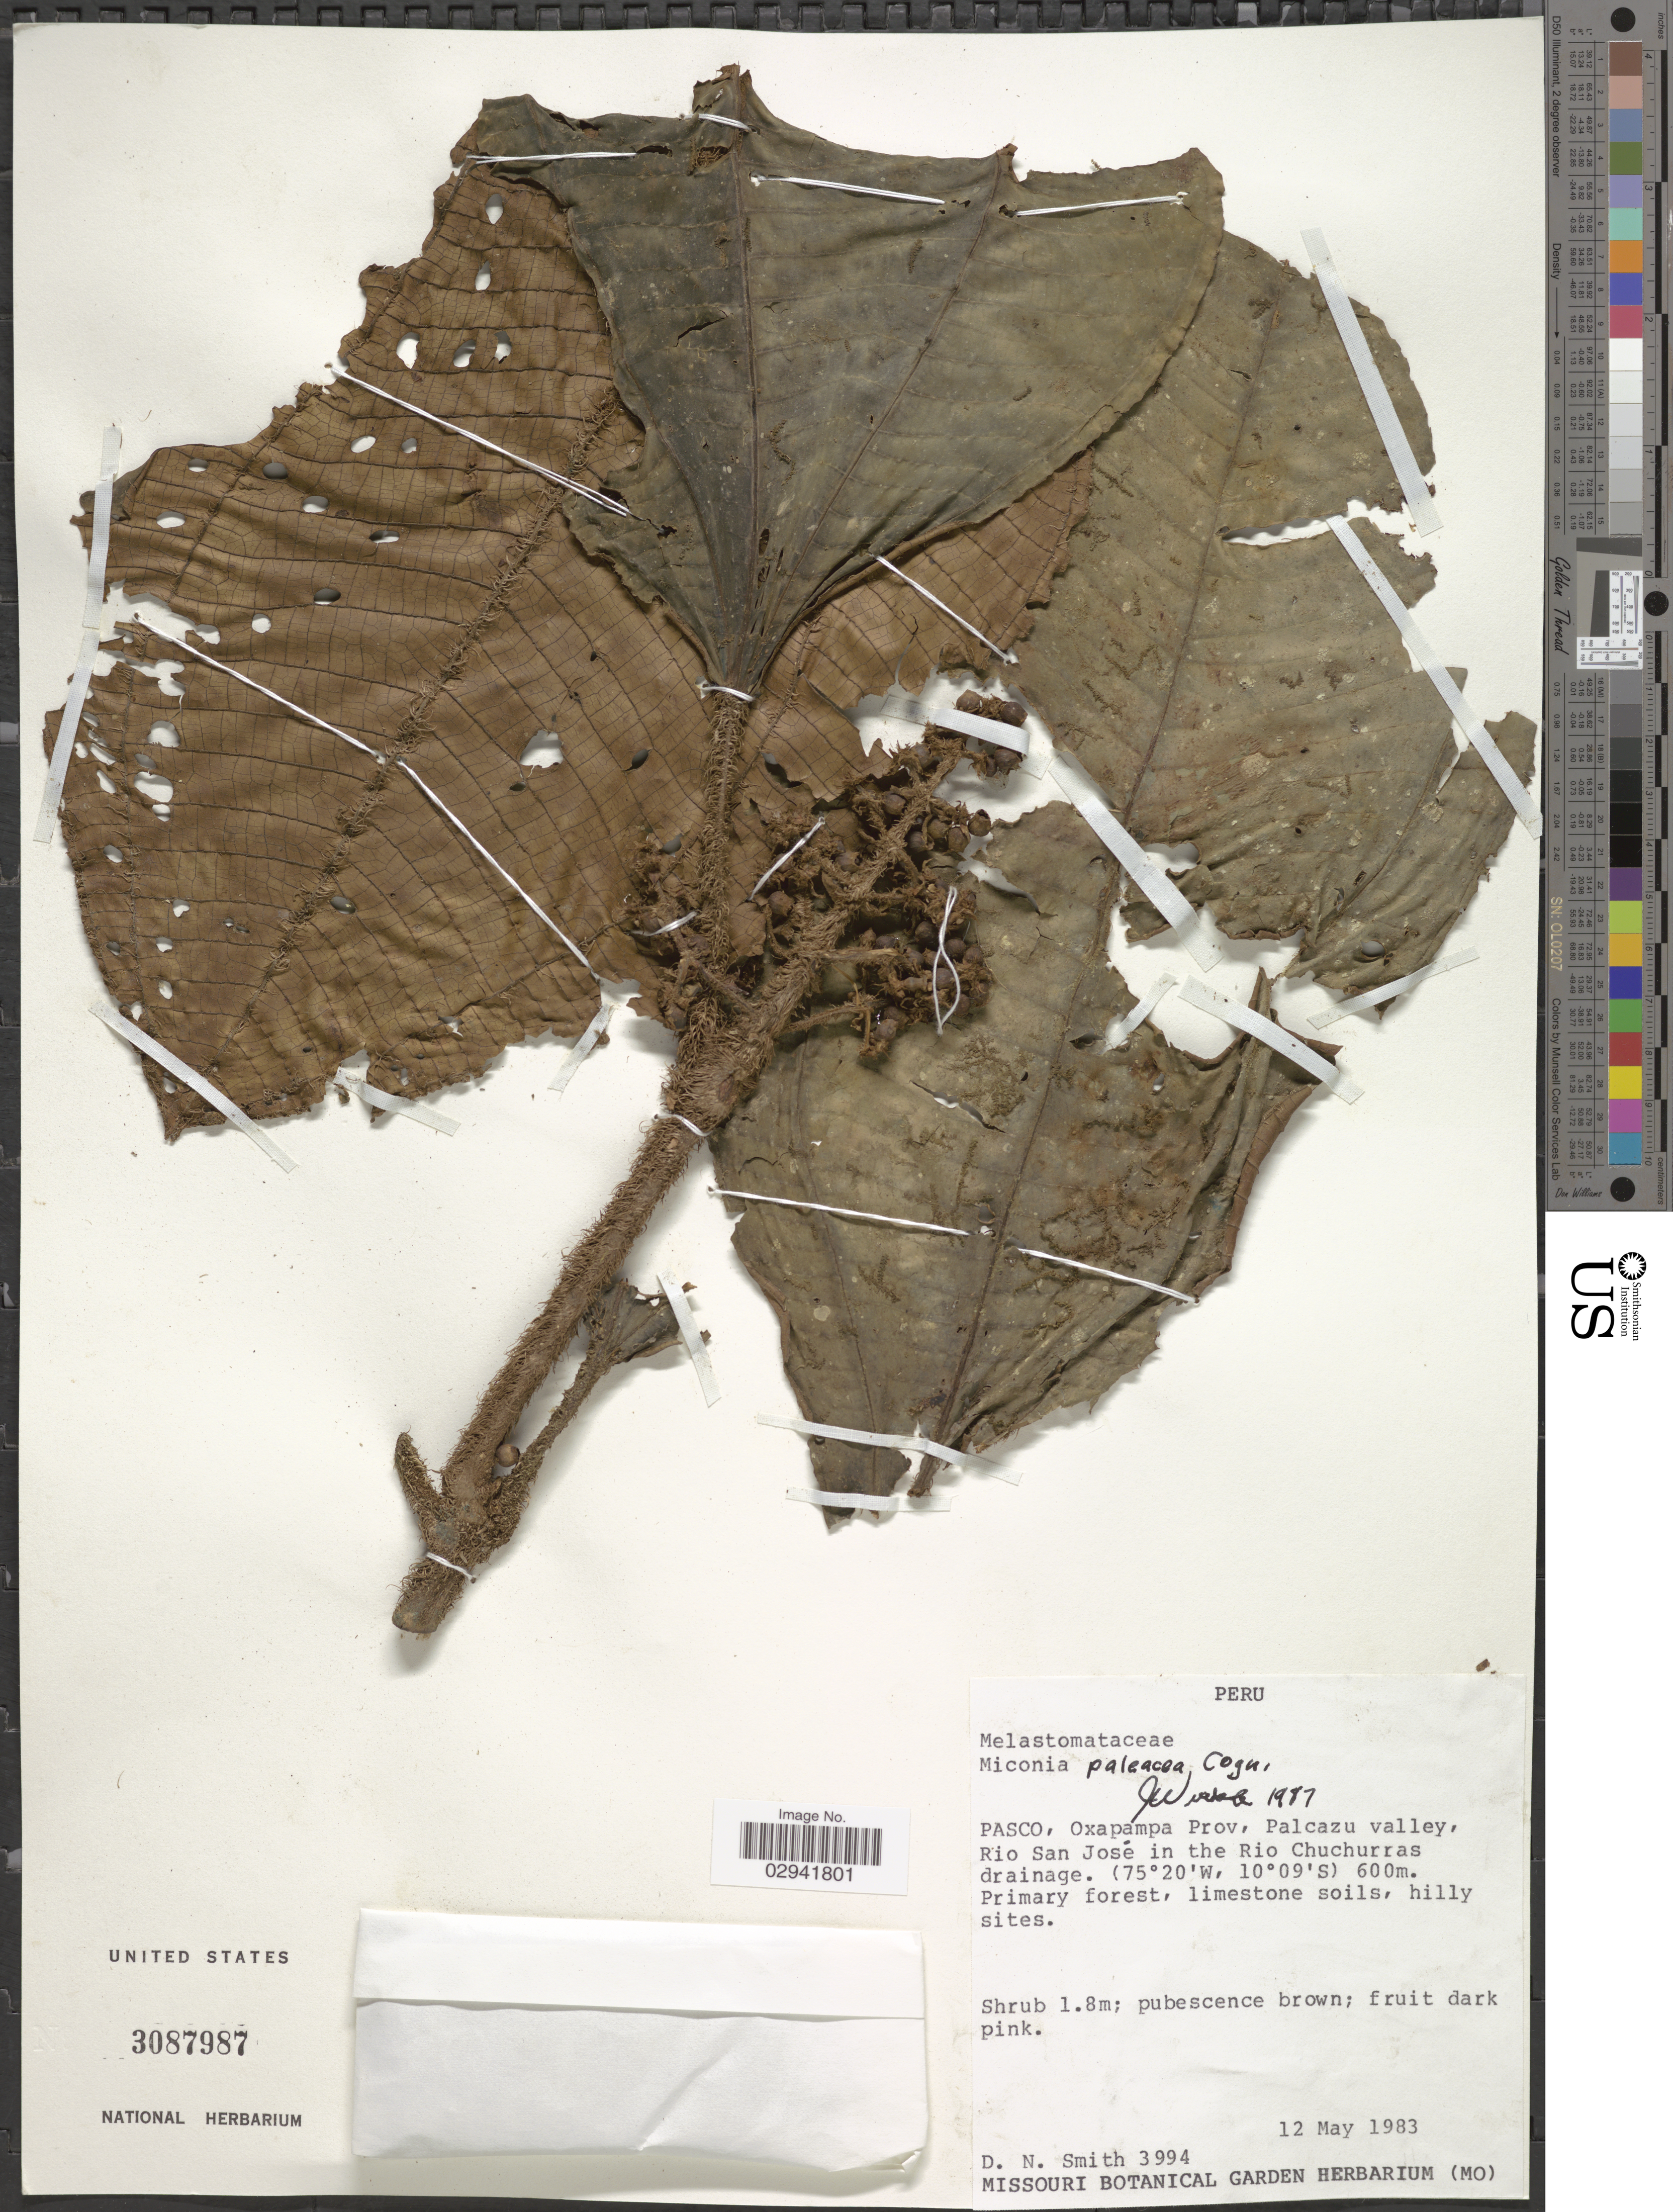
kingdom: Plantae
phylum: Tracheophyta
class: Magnoliopsida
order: Myrtales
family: Melastomataceae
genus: Miconia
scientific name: Miconia paleacea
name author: Cogn.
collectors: D. Smith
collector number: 3994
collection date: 1983-05-12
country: Peru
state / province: Pasco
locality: Oxapampa Prov, Palcazu valley, Rio San José in the Rio Chuchurras drainage.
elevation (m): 600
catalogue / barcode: US 3087987